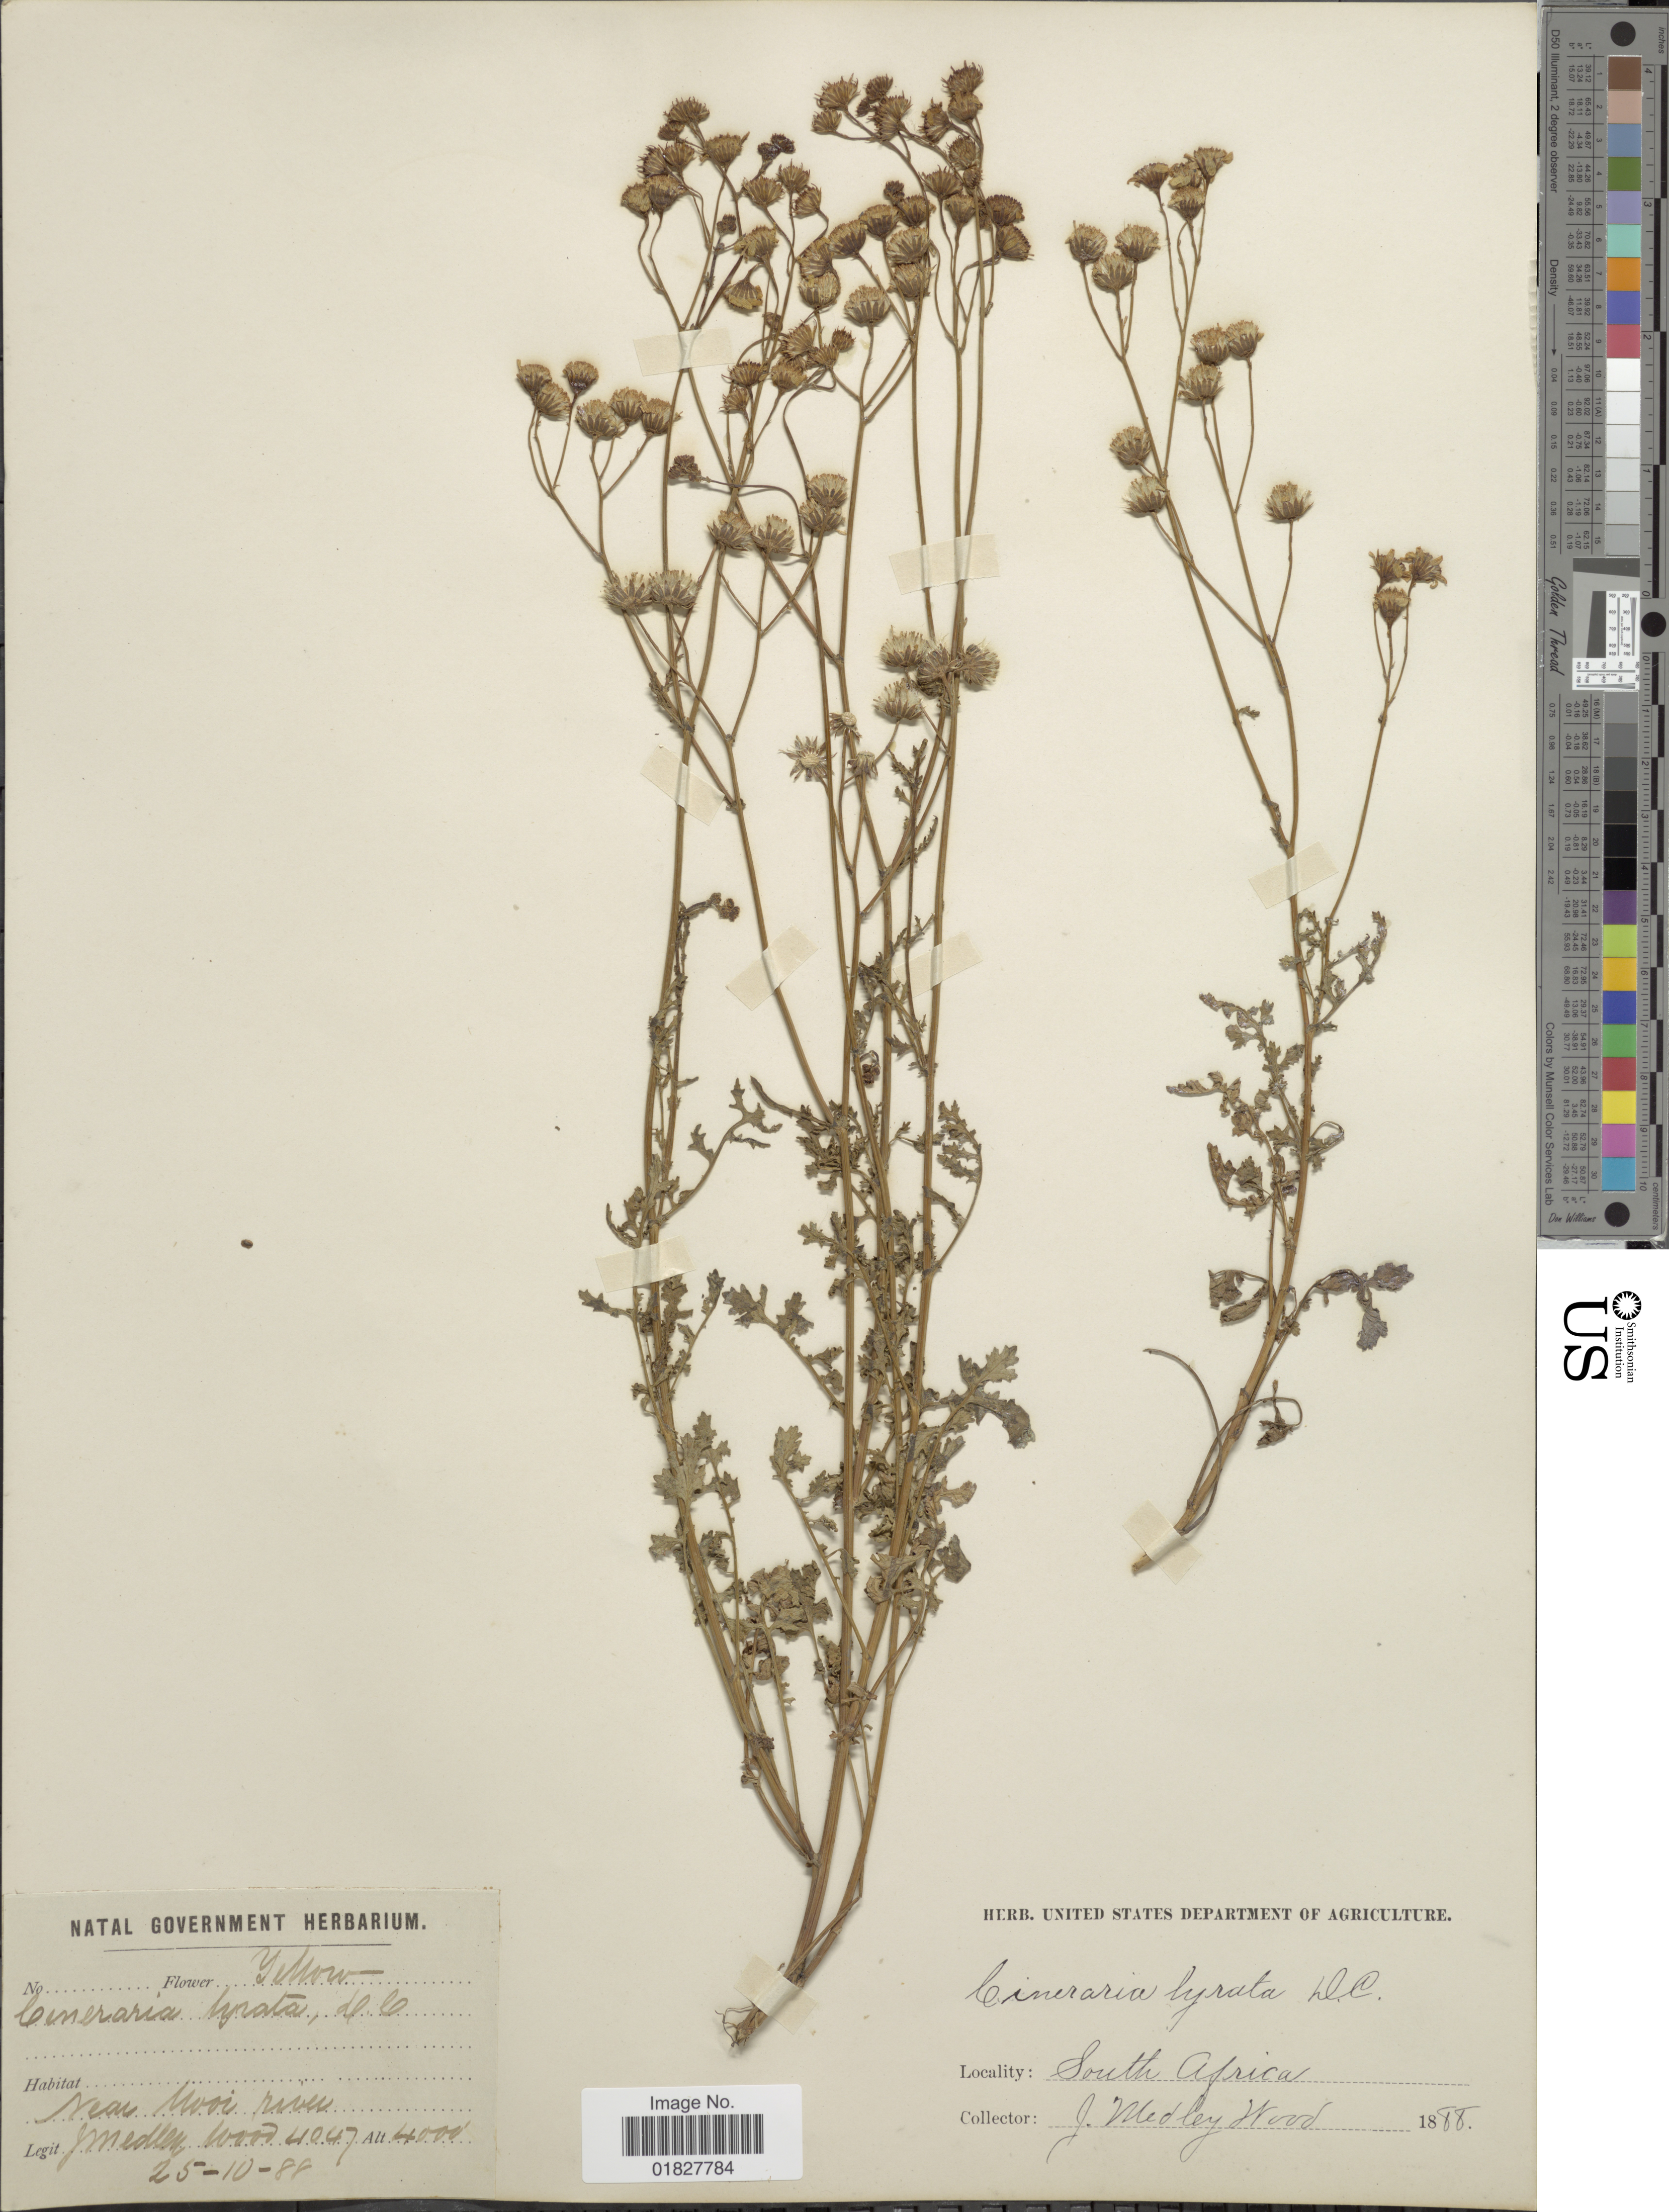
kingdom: Plantae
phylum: Tracheophyta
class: Magnoliopsida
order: Asterales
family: Asteraceae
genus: Cineraria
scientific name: Cineraria lyrata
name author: DC.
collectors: J. M. Wood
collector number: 4047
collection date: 1888-10-25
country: South Africa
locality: Near Mooi River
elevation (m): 1219